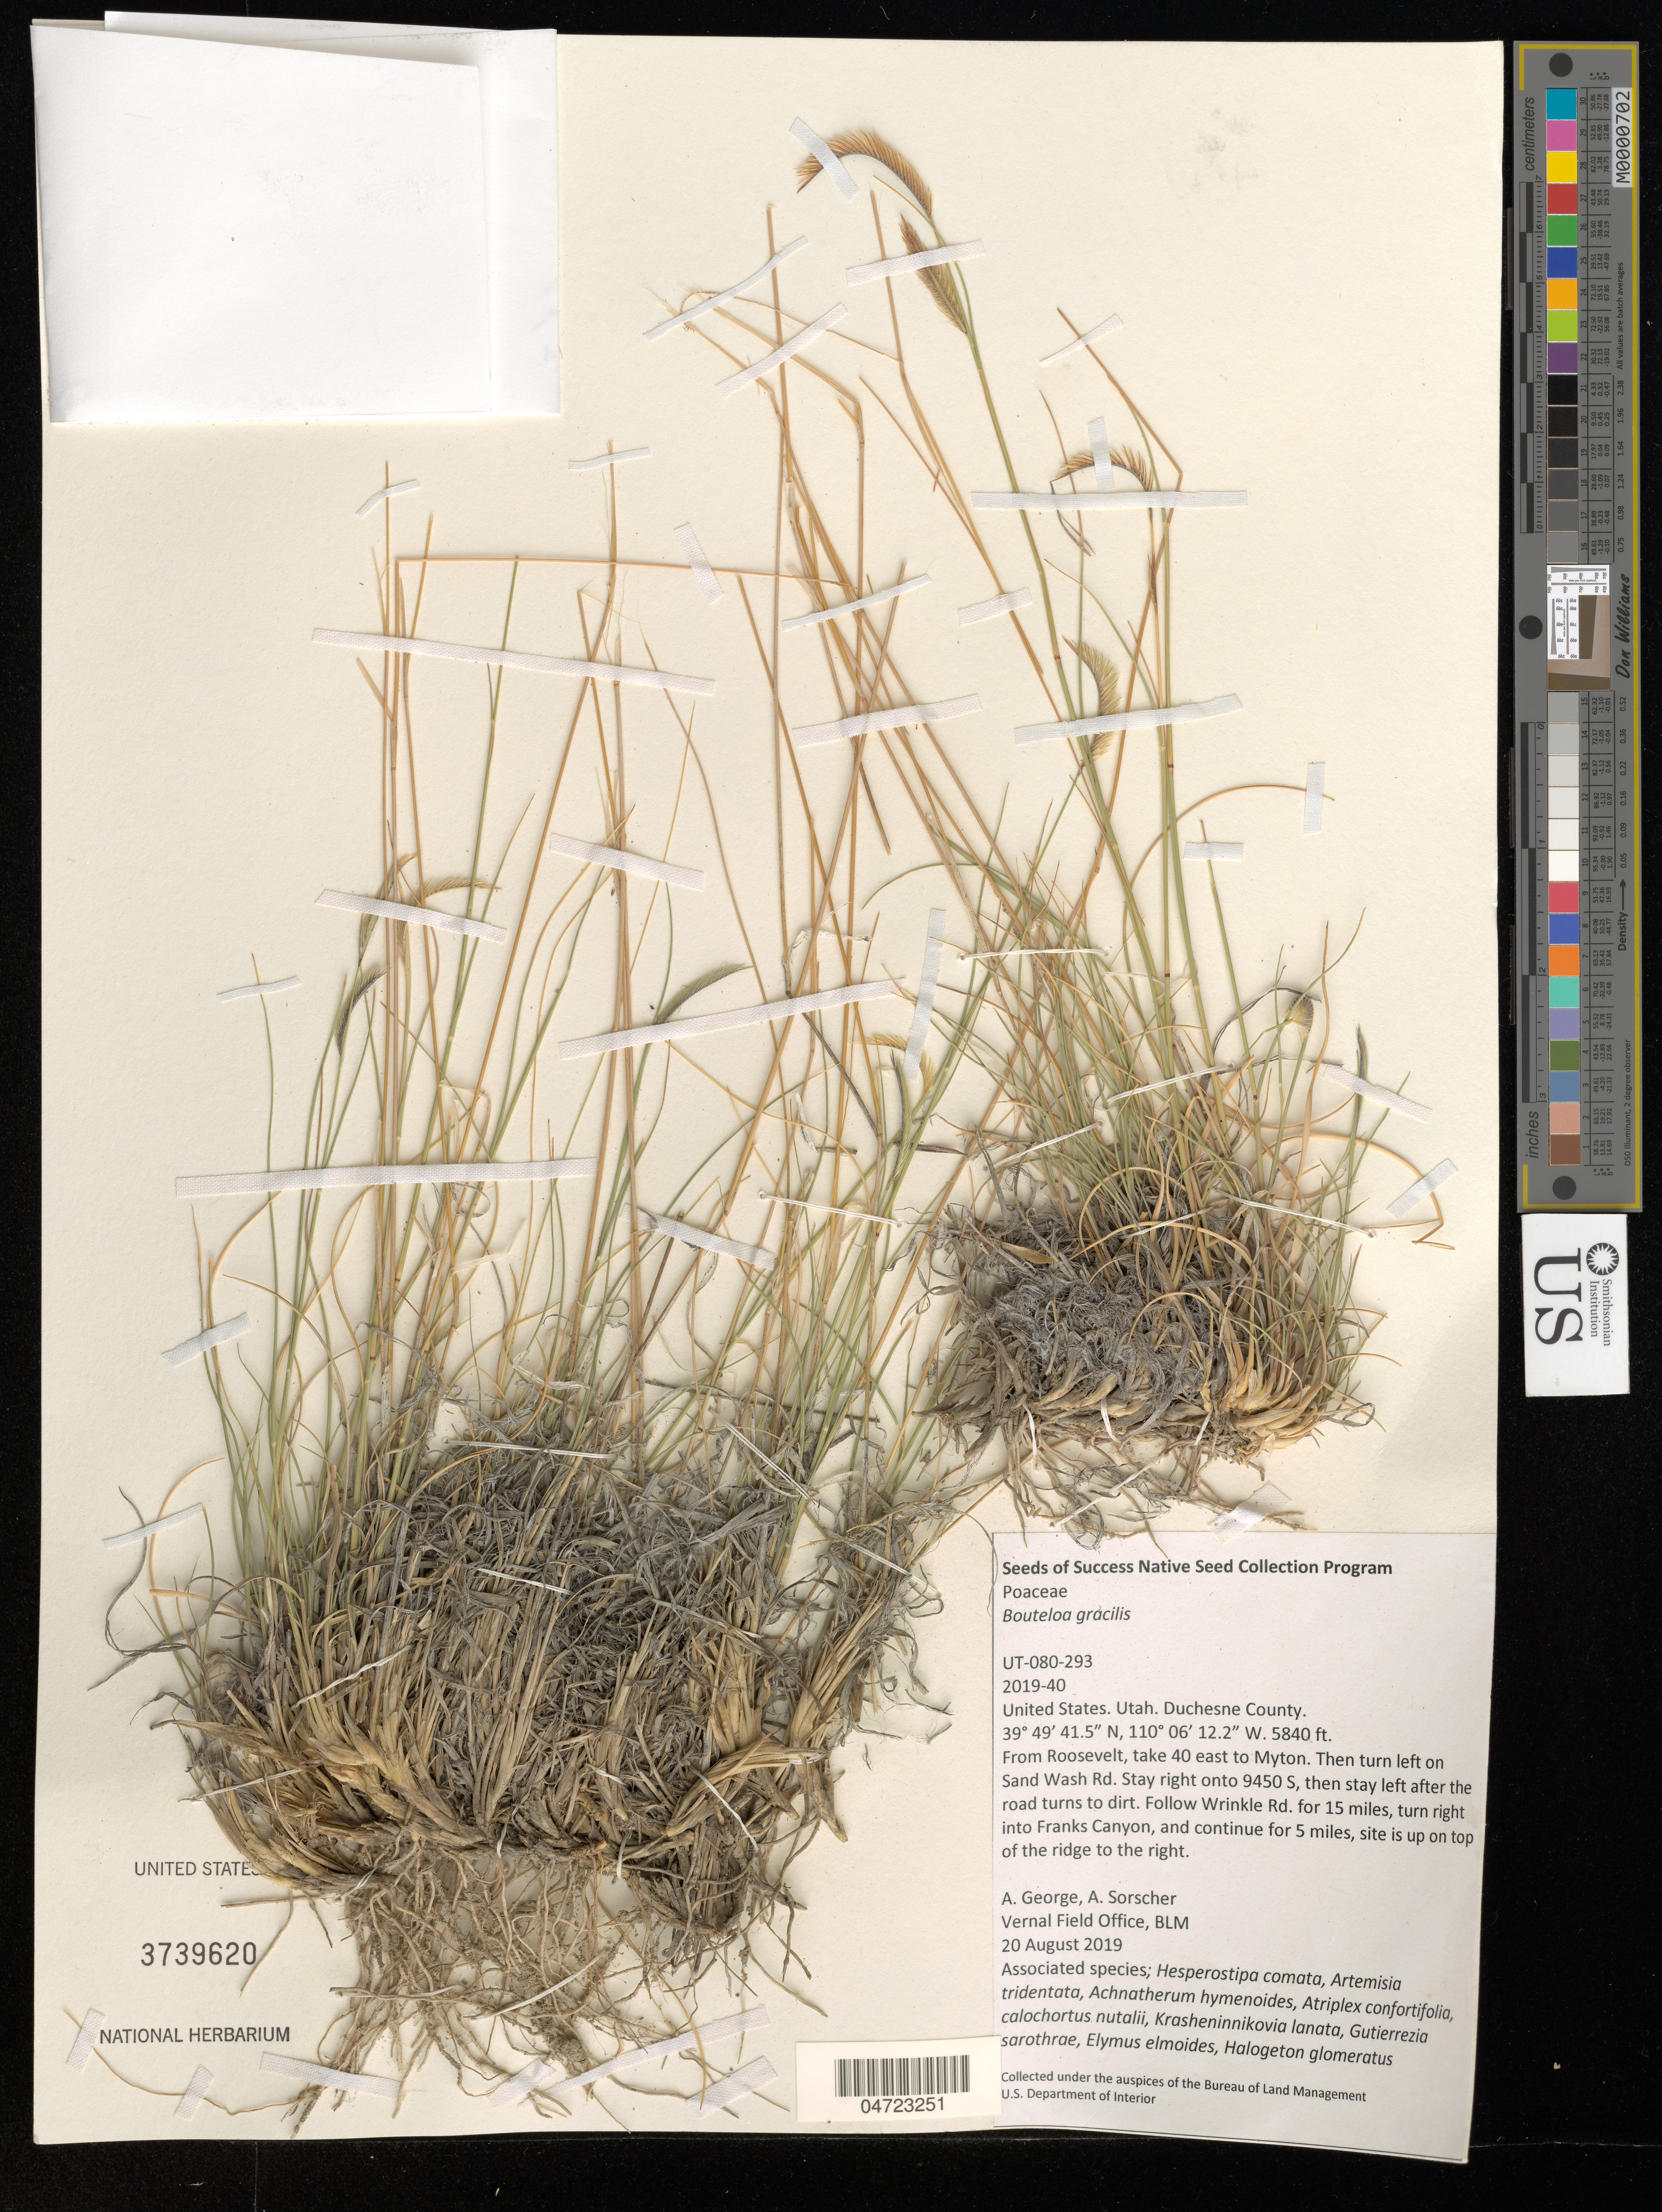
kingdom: Plantae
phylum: Tracheophyta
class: Liliopsida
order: Poales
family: Poaceae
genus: Bouteloua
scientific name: Bouteloua gracilis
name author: (Kunth) Lag. ex Griffiths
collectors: A. George & A. Sorscher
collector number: UT-080-293/2019-40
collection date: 2019-08-20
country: United States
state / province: Utah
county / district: Duchesne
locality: Duchesne County. From Roosevelt, take 40 east to Myton. Then turn left on Sand Wash Rd. Stay right onto 9450 S, then stay left after the road turns to dirt. Follow Wrinkle Rd. for 15 miles, turn right into Franks Canyon, and continue for 5 miles, site is up on top of the ridge to the right.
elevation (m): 1780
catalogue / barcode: US 3739620